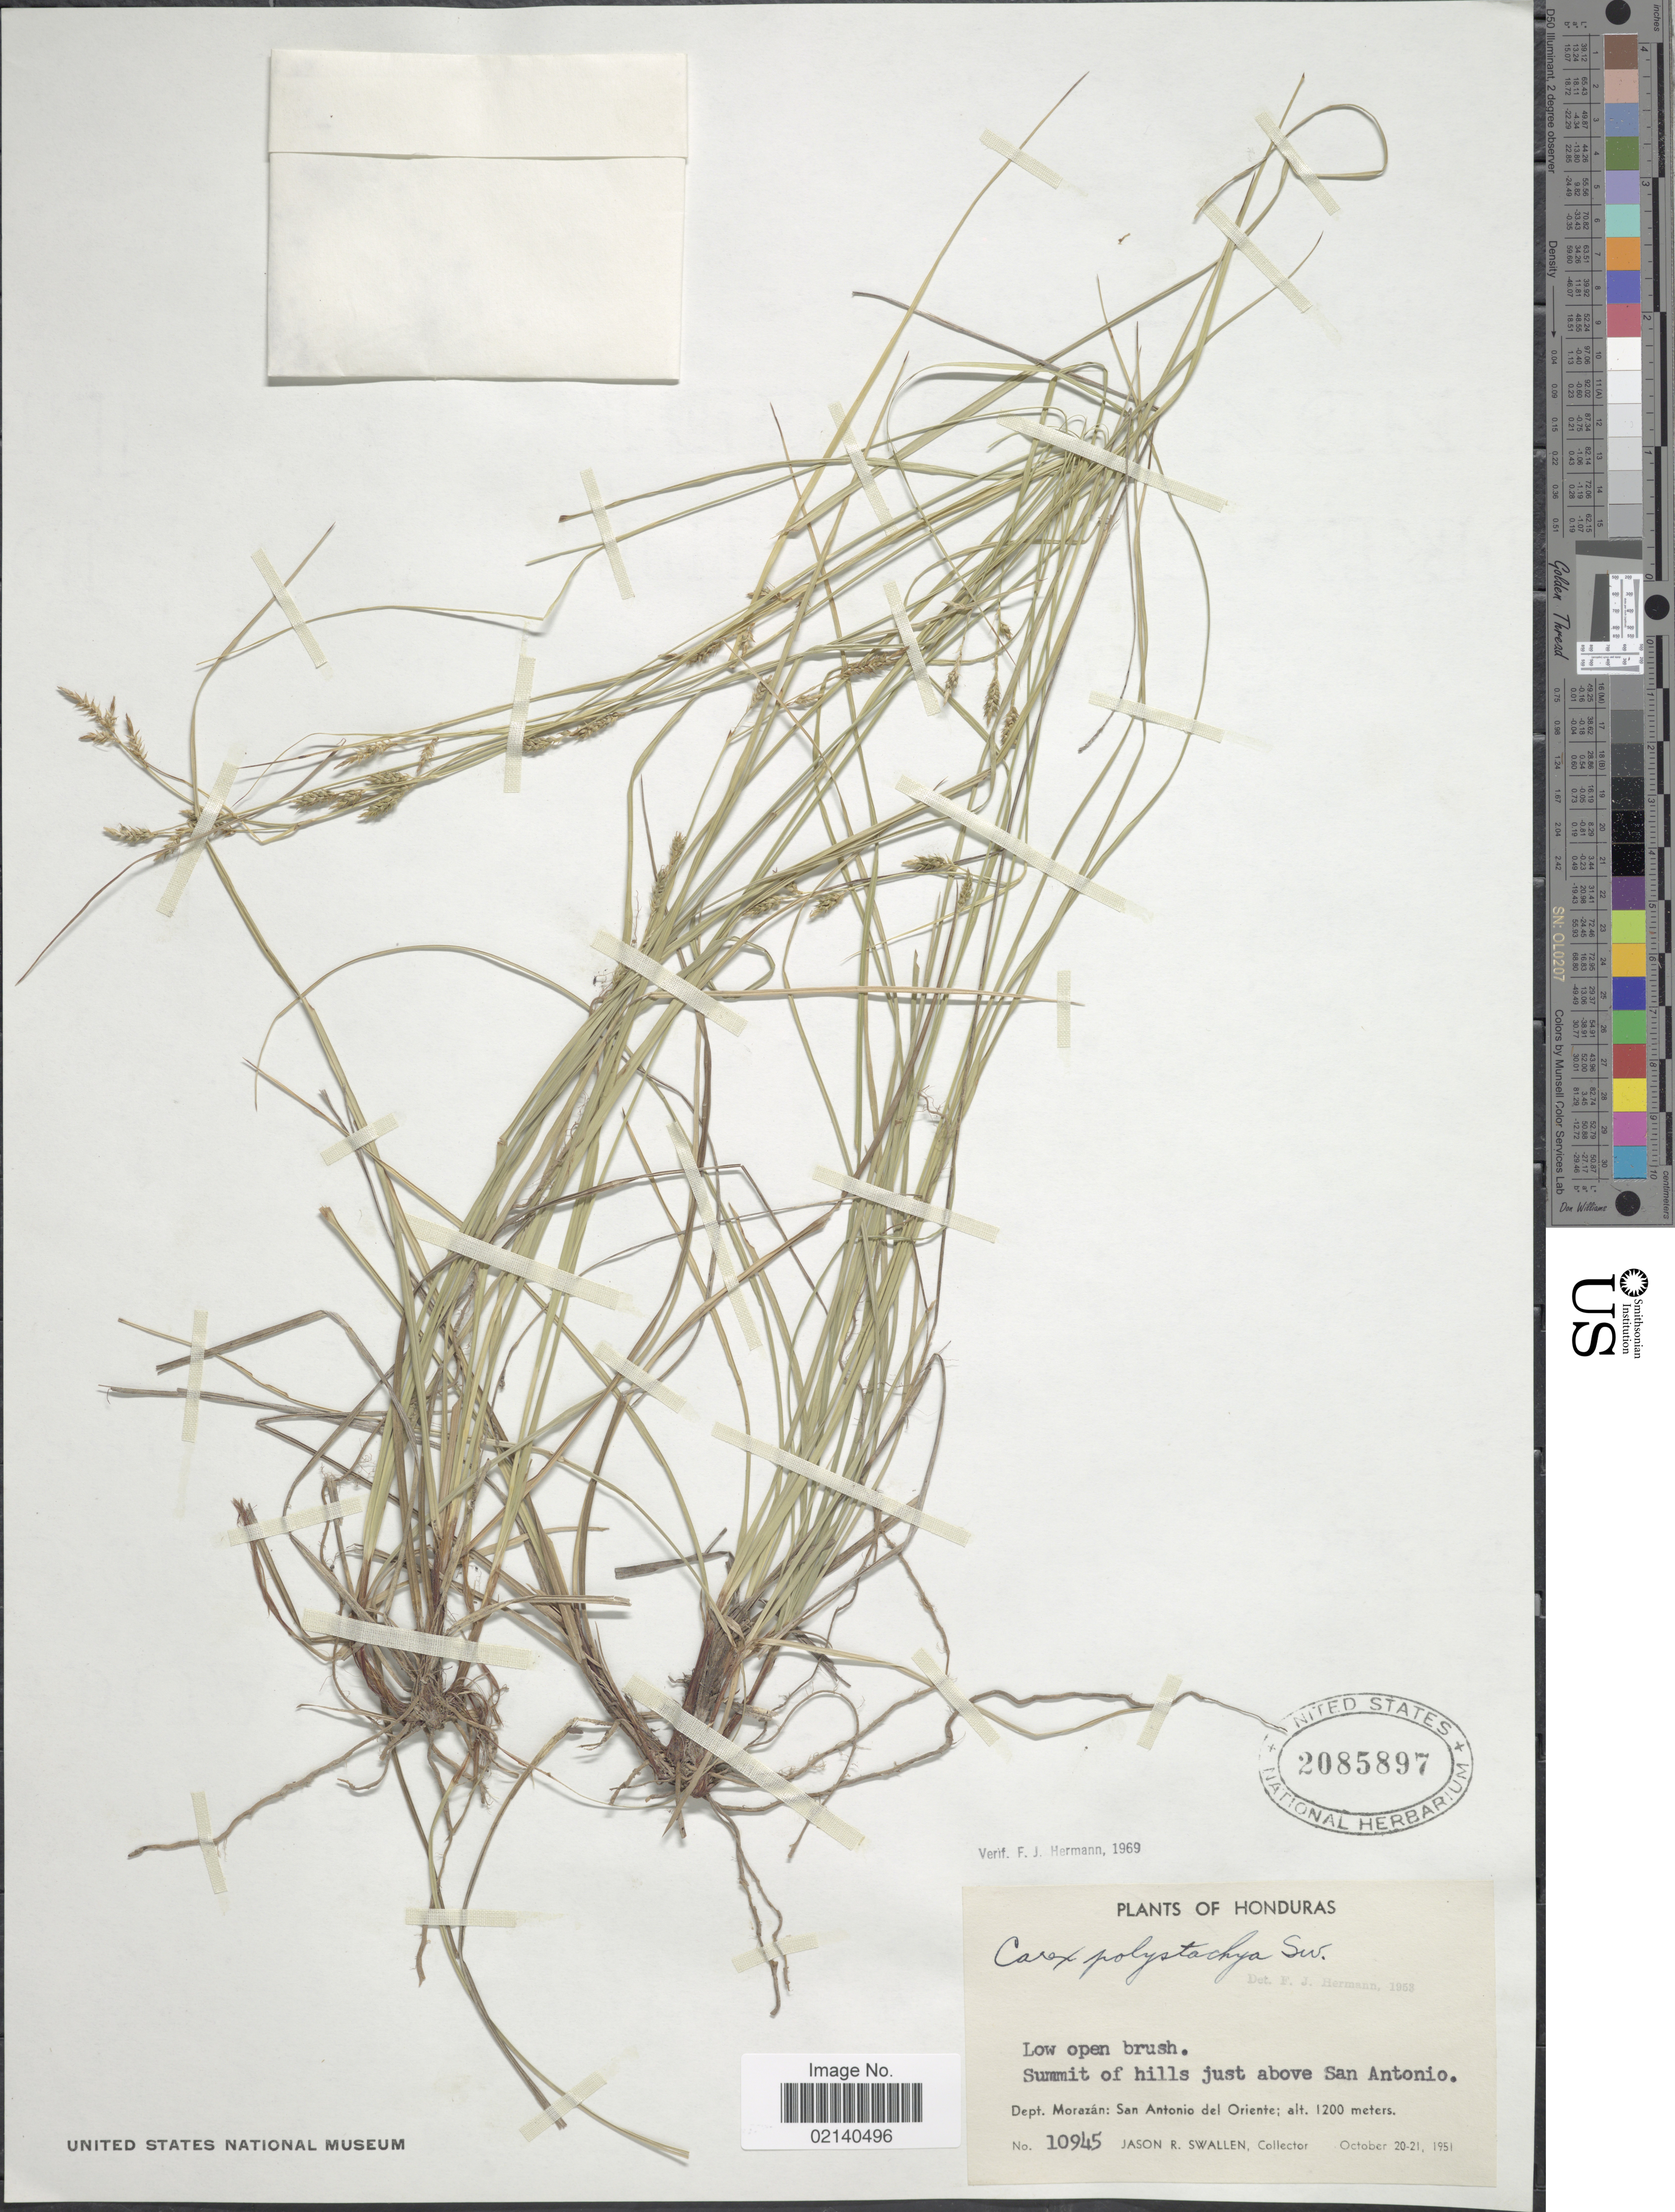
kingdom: Plantae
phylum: Tracheophyta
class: Liliopsida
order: Poales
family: Cyperaceae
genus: Carex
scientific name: Carex polystachya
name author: Sw. ex Wahlenb.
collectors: J. R. Swallen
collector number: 10945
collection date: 1951-10-20/1951-10-21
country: Honduras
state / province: Fco. Morazán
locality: Summit of hills just above San Antonio, Department Morazan: San Antonio del Oriente.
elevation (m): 1200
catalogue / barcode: US 2085897